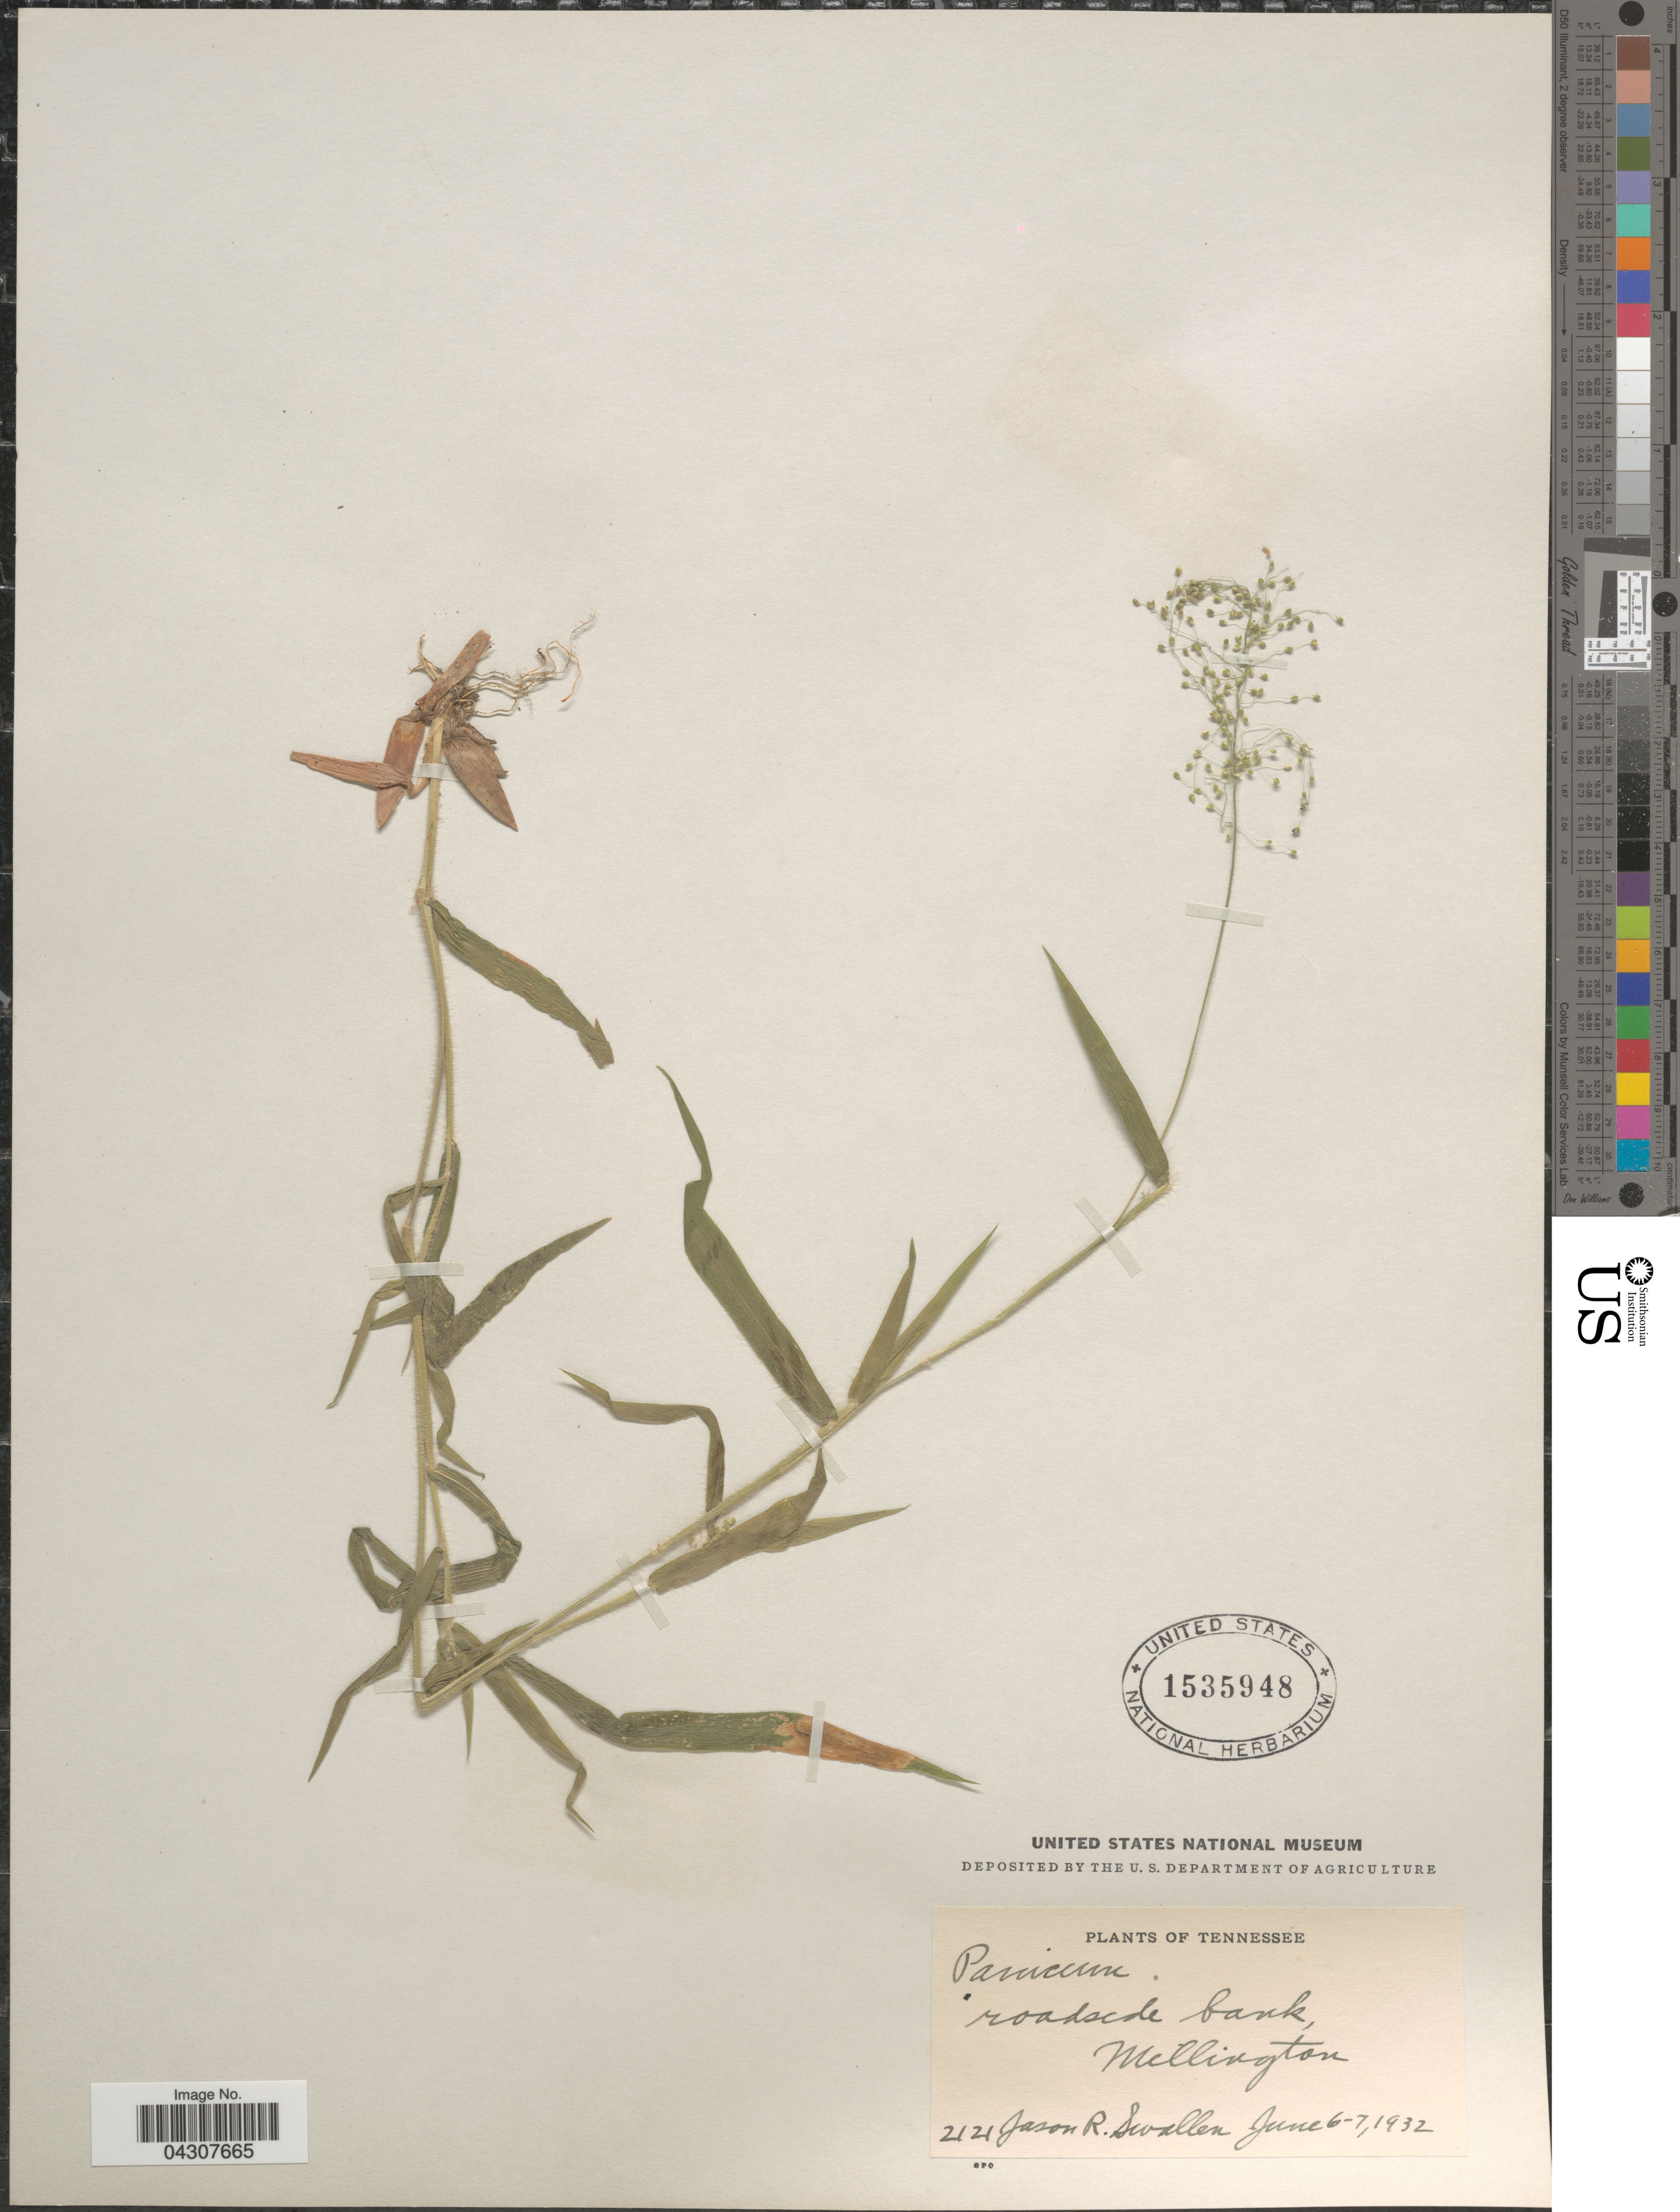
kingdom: Plantae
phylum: Tracheophyta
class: Liliopsida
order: Poales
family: Poaceae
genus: Dichanthelium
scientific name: Dichanthelium acuminatum var. acuminatum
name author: (Sw.) Gould & C.A. Clark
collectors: J. R. Swallen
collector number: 2121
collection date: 1932-06-06/1932-06-07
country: United States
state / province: Tennessee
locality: Roadside bank, Millington.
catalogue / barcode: US 1535948